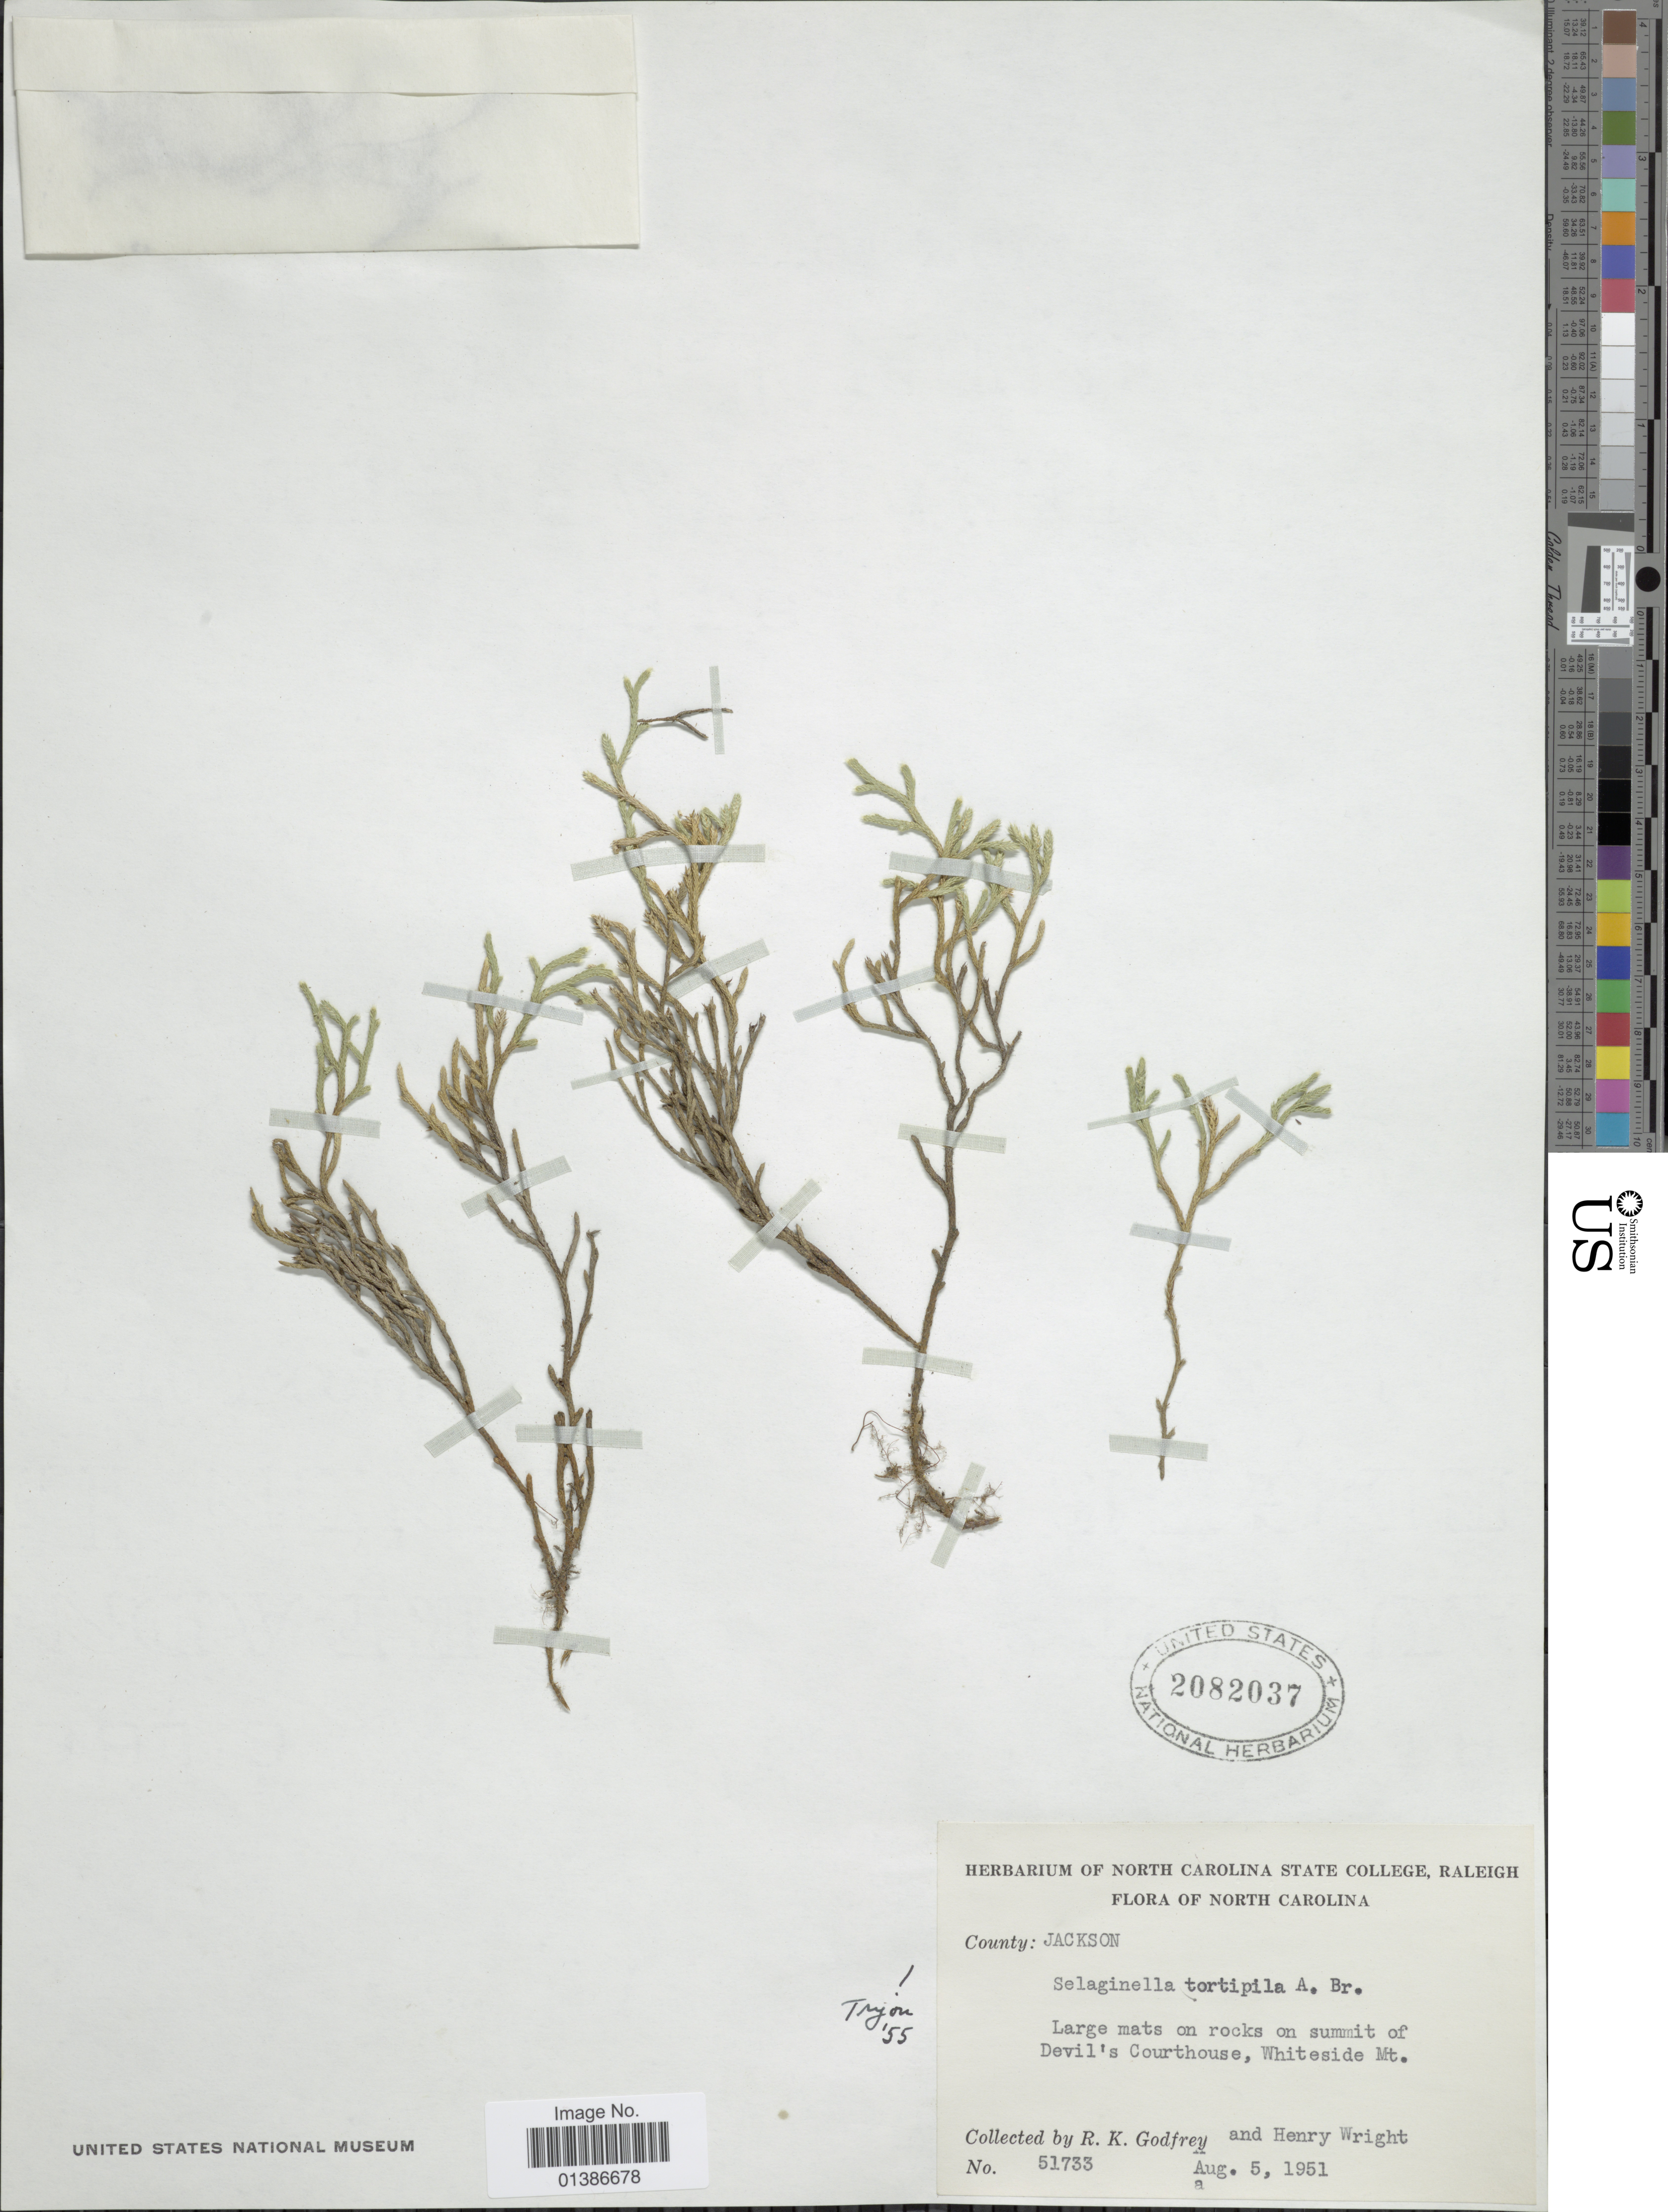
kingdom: Plantae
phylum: Tracheophyta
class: Lycopodiopsida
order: Selaginellales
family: Selaginellaceae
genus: Selaginella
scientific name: Selaginella tortipila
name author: A. Braun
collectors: R. K. Godfrey & H. Wright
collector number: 51733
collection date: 1951-08-05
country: United States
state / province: North Carolina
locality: County: Jackson. Large mats on rocks on summit of Devil's Courthouse, Whitesand Mt.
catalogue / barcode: US 2082037